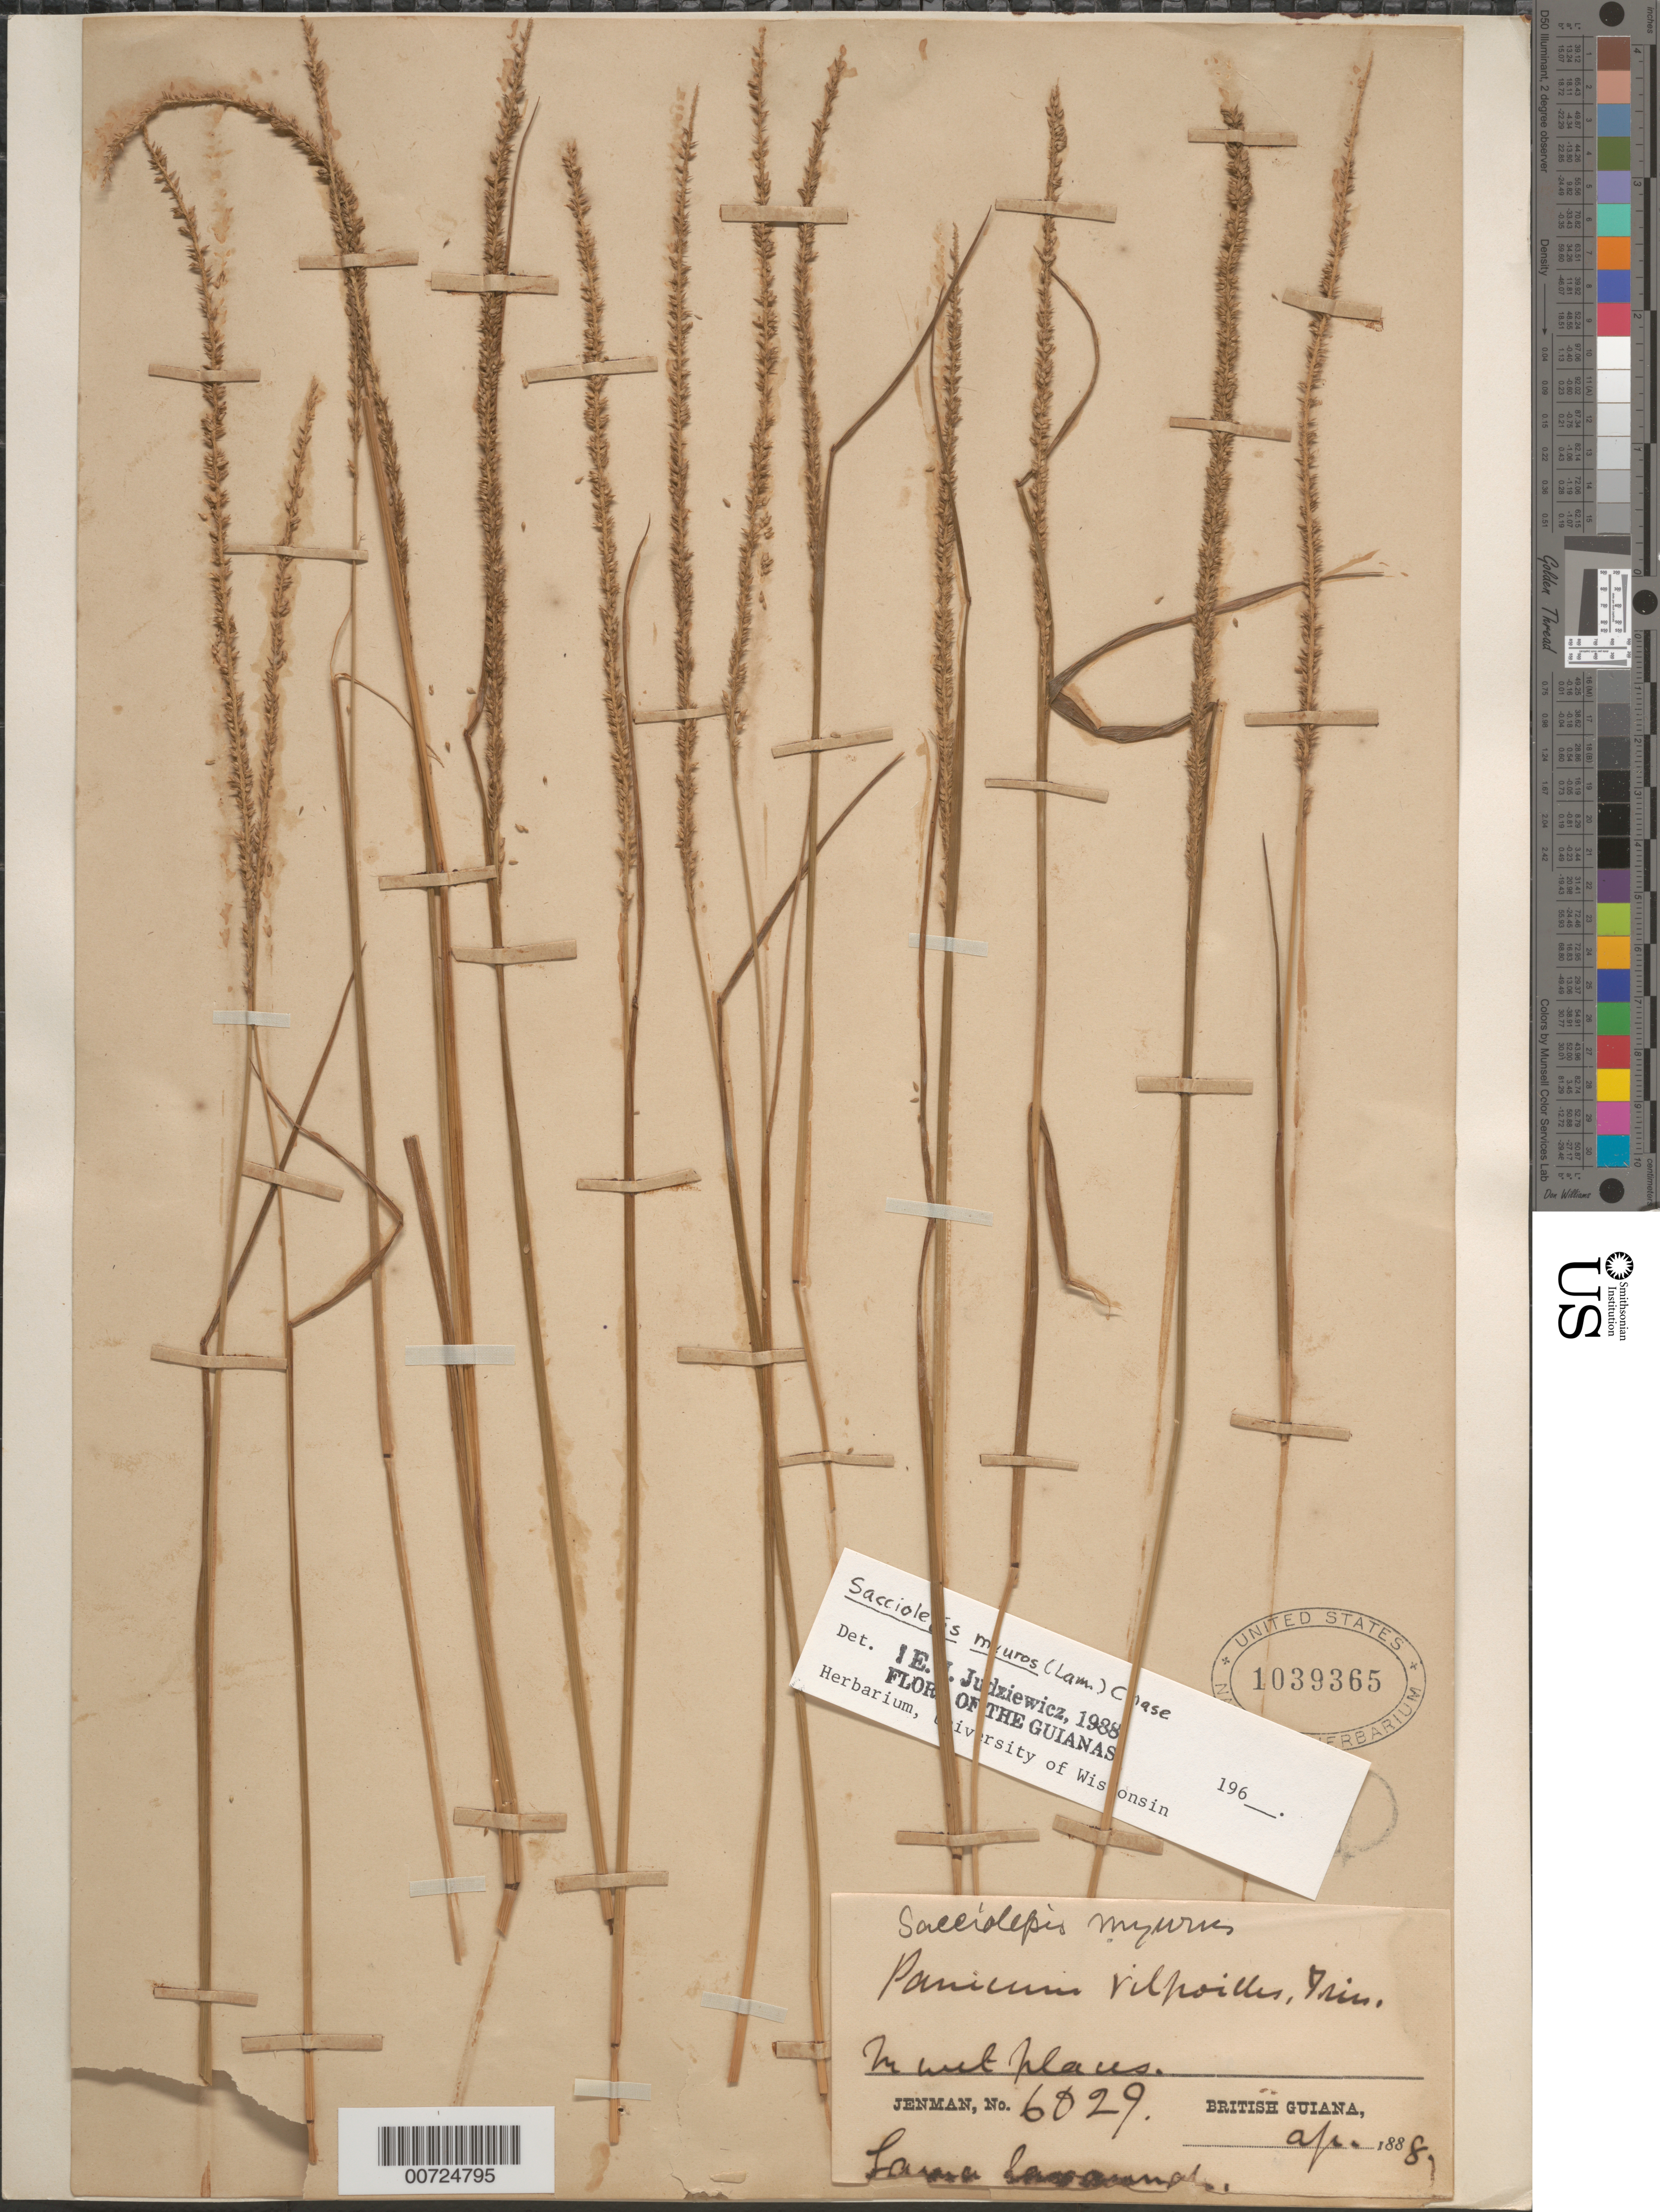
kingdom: Plantae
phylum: Tracheophyta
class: Liliopsida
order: Poales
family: Poaceae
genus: Sacciolepis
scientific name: Sacciolepis myuros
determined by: Judziewicz, E. J.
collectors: G. S. Jenman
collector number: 6029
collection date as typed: April 1888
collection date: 1888-04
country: Guyana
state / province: Demerara-Mahaica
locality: Lama Savanna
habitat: In wet places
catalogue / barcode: US 1039365